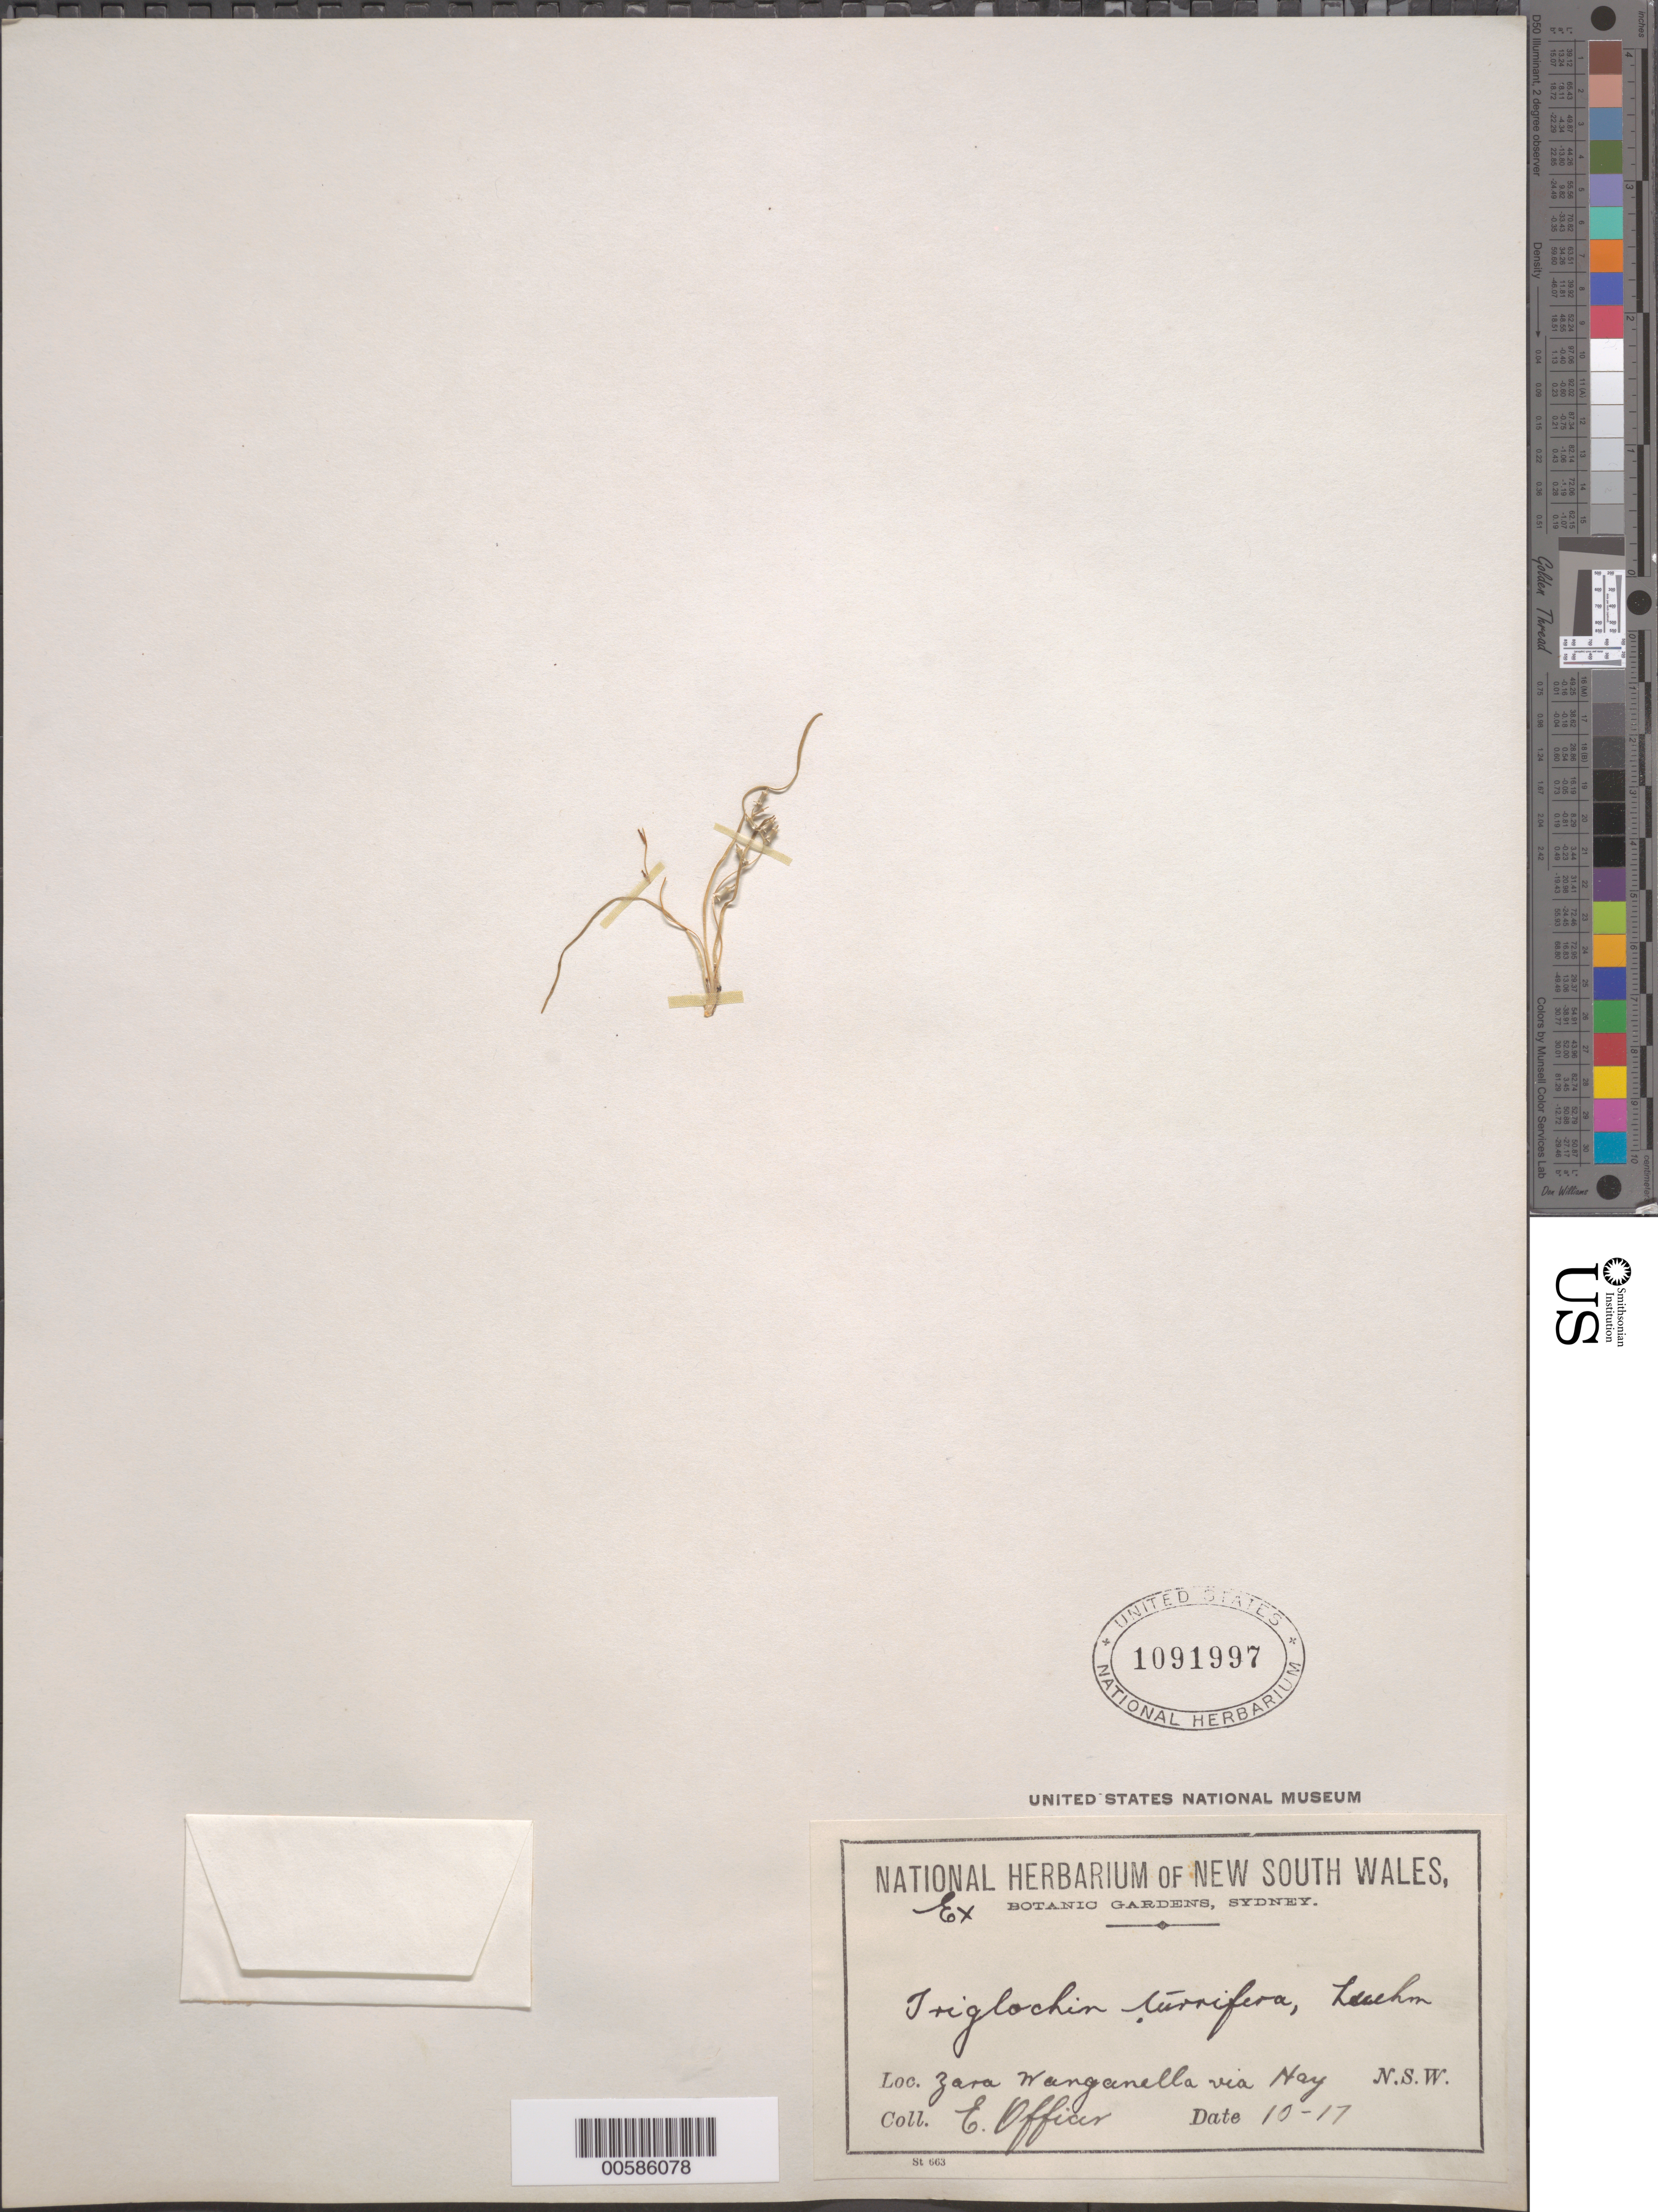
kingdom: Plantae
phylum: Tracheophyta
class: Liliopsida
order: Alismatales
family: Juncaginaceae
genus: Triglochin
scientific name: Triglochin turrifera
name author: Luehm.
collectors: E. Officers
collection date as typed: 17 Oct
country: Australia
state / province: New South Wales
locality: Zara Wanganella via Hay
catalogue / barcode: US 1091997